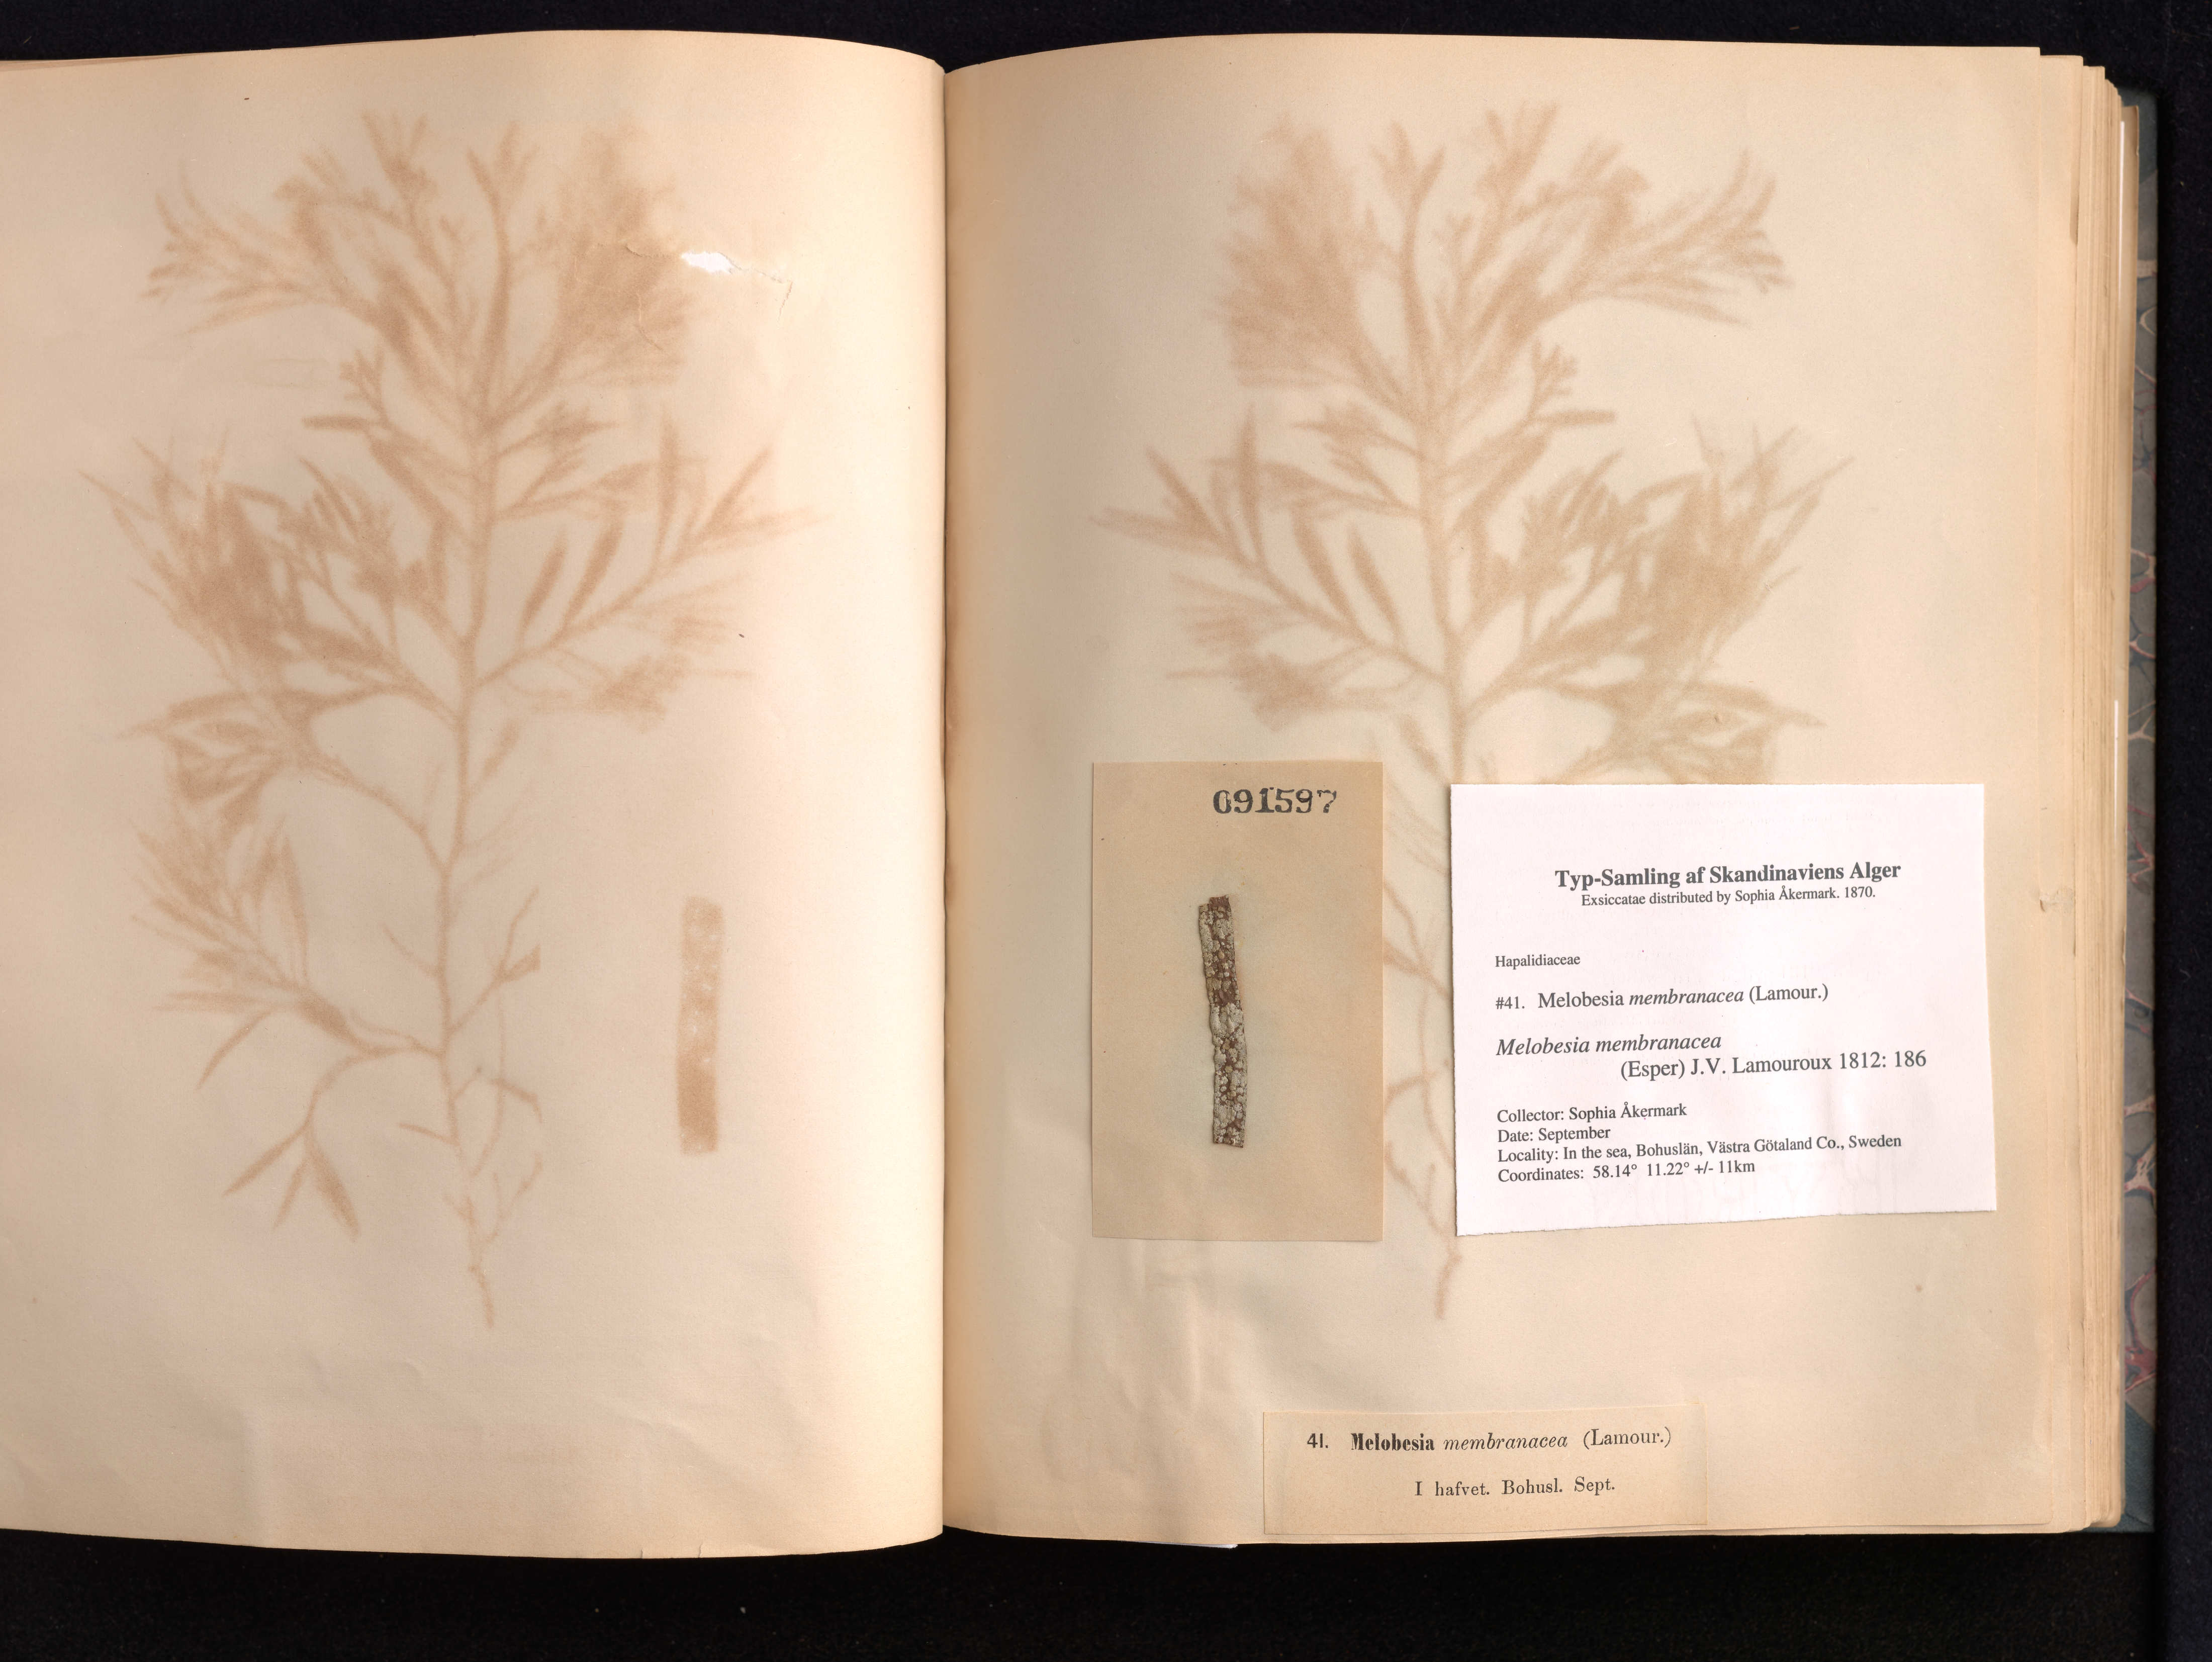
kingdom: Plantae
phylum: Rhodophyta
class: Florideophyceae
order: Corallinales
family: Hapalidiaceae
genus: Melobesia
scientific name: Melobesia membranacea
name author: (Esper) J.V.Lamouroux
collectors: S. Akermark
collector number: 41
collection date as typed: Sep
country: Sweden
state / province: Västra Götaland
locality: Bohuslan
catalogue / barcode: US 91597